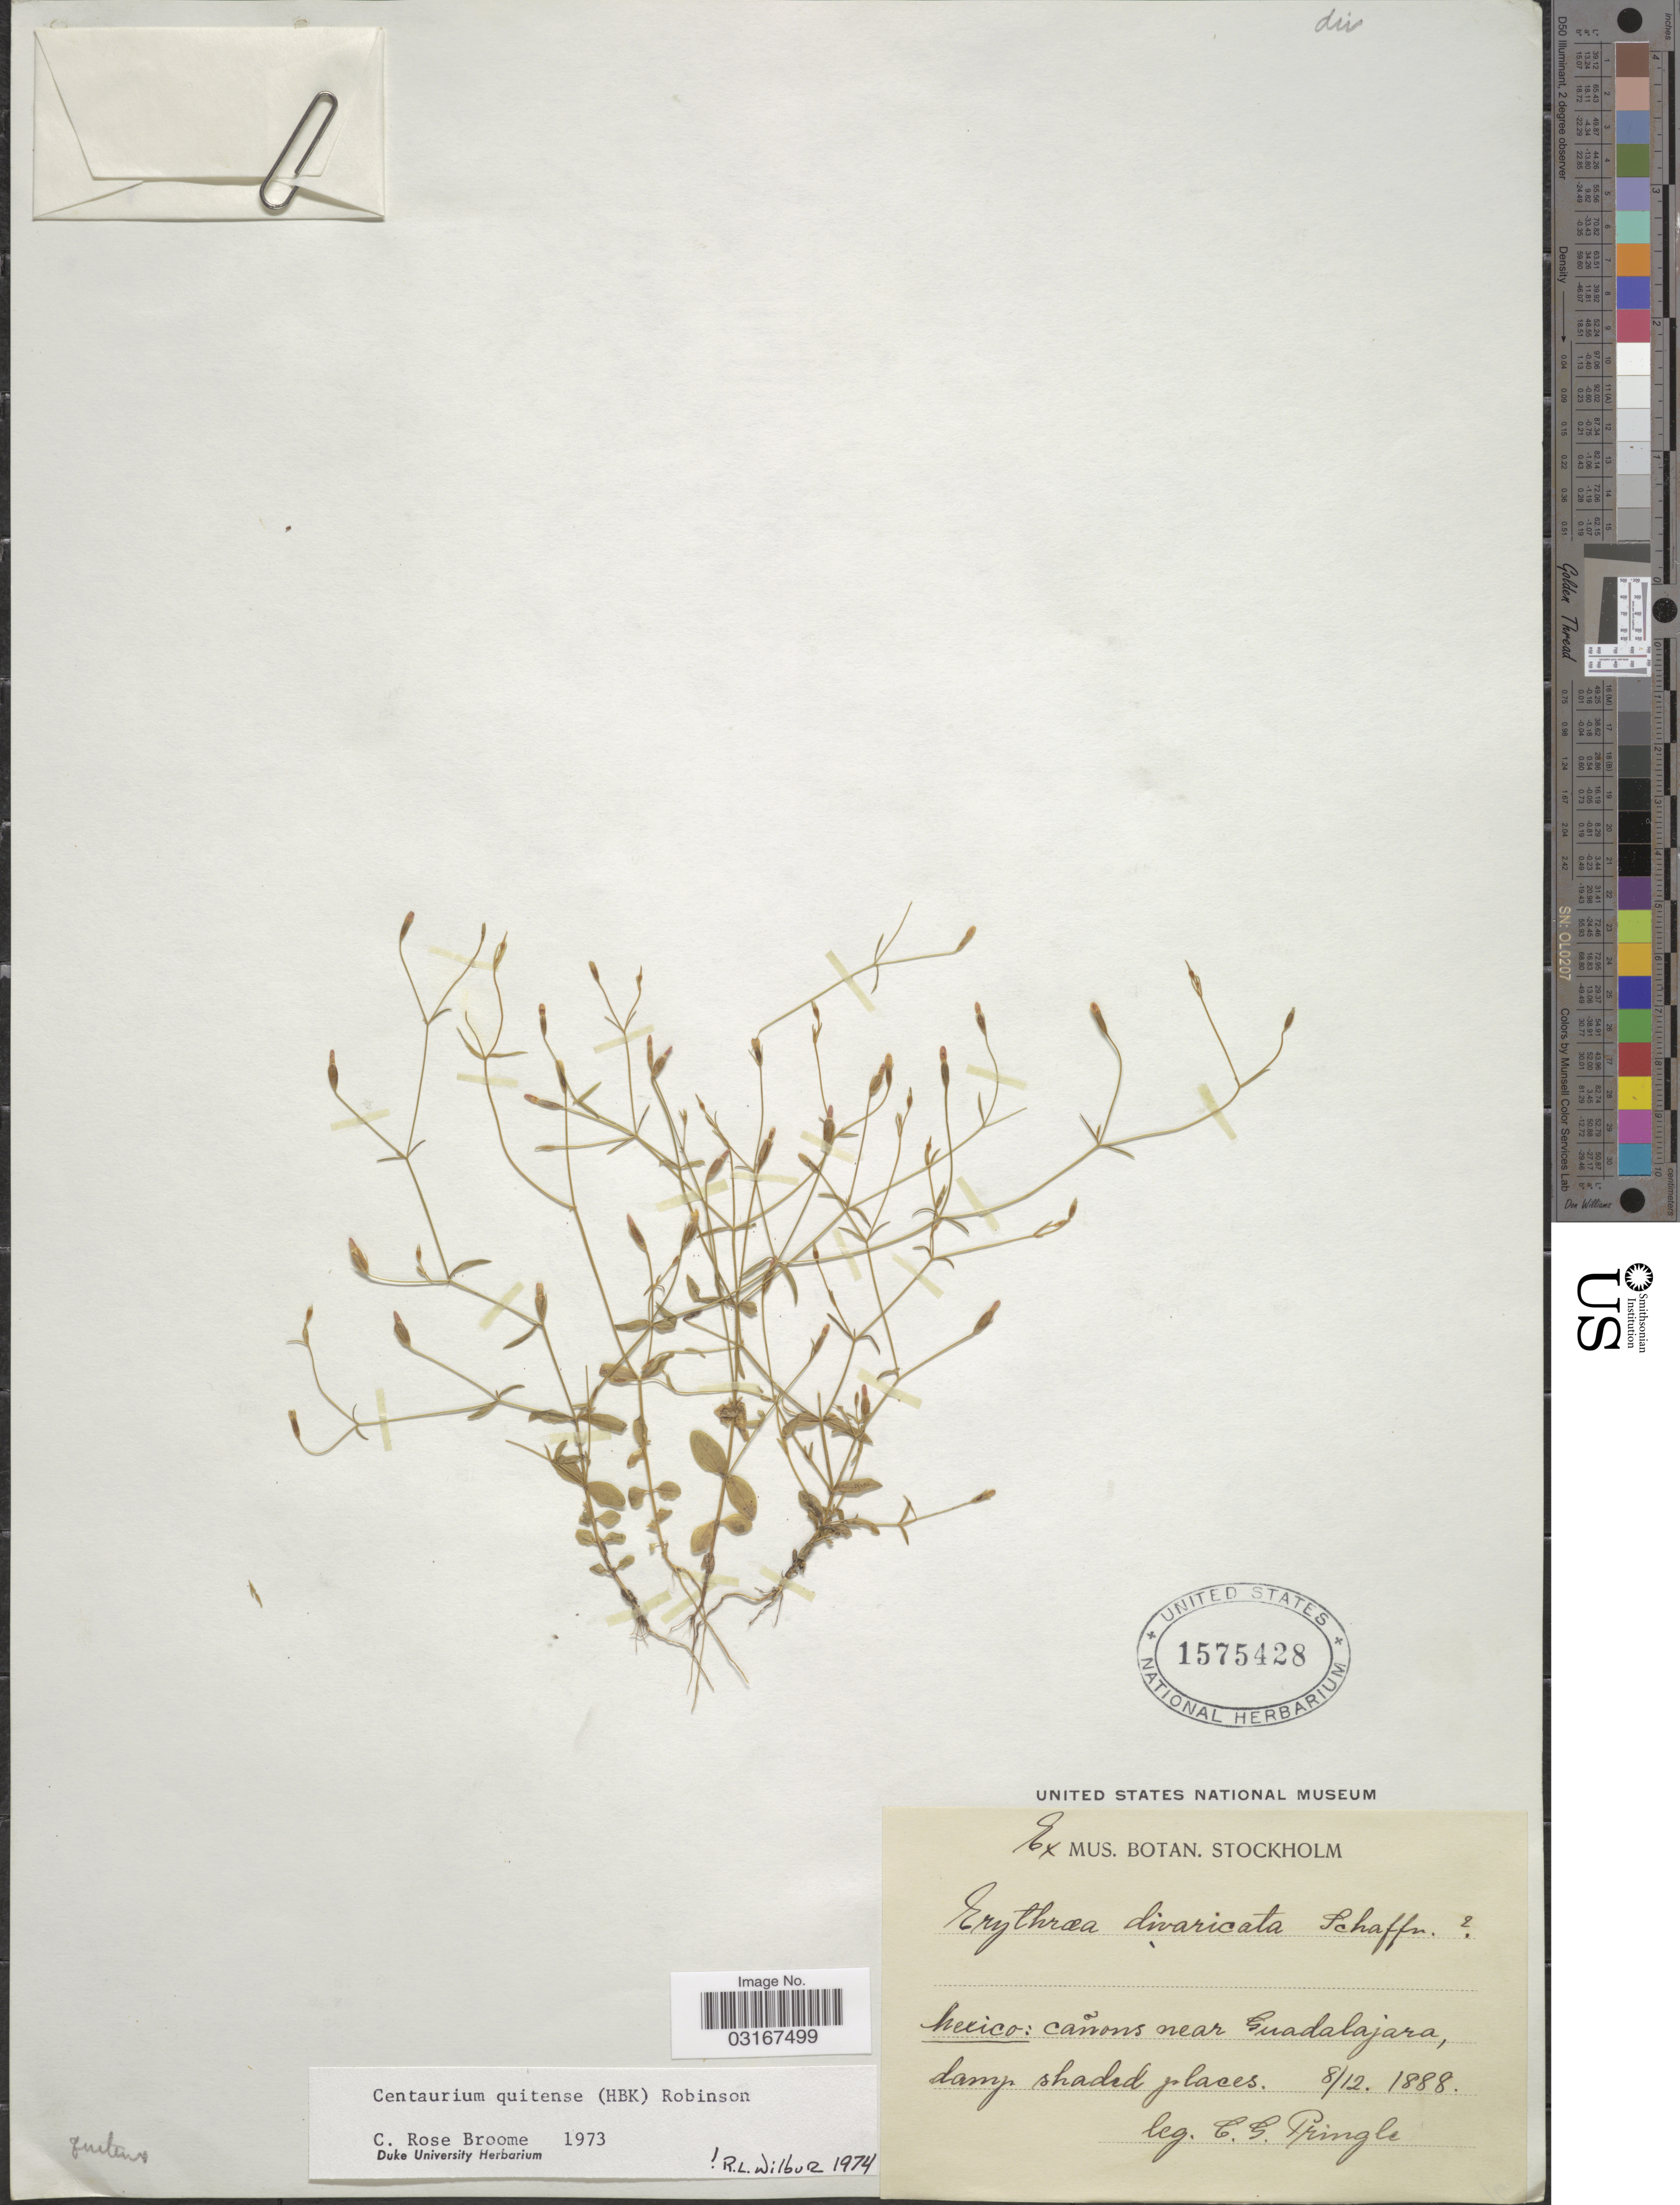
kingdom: Plantae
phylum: Tracheophyta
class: Magnoliopsida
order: Gentianales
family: Gentianaceae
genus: Centaurium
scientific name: Centaurium quitense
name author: (Kunth) B.L. Rob.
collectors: C. G. Pringle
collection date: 1888-12-08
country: Mexico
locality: Cañons near Guadalajara.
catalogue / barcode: US 1575428